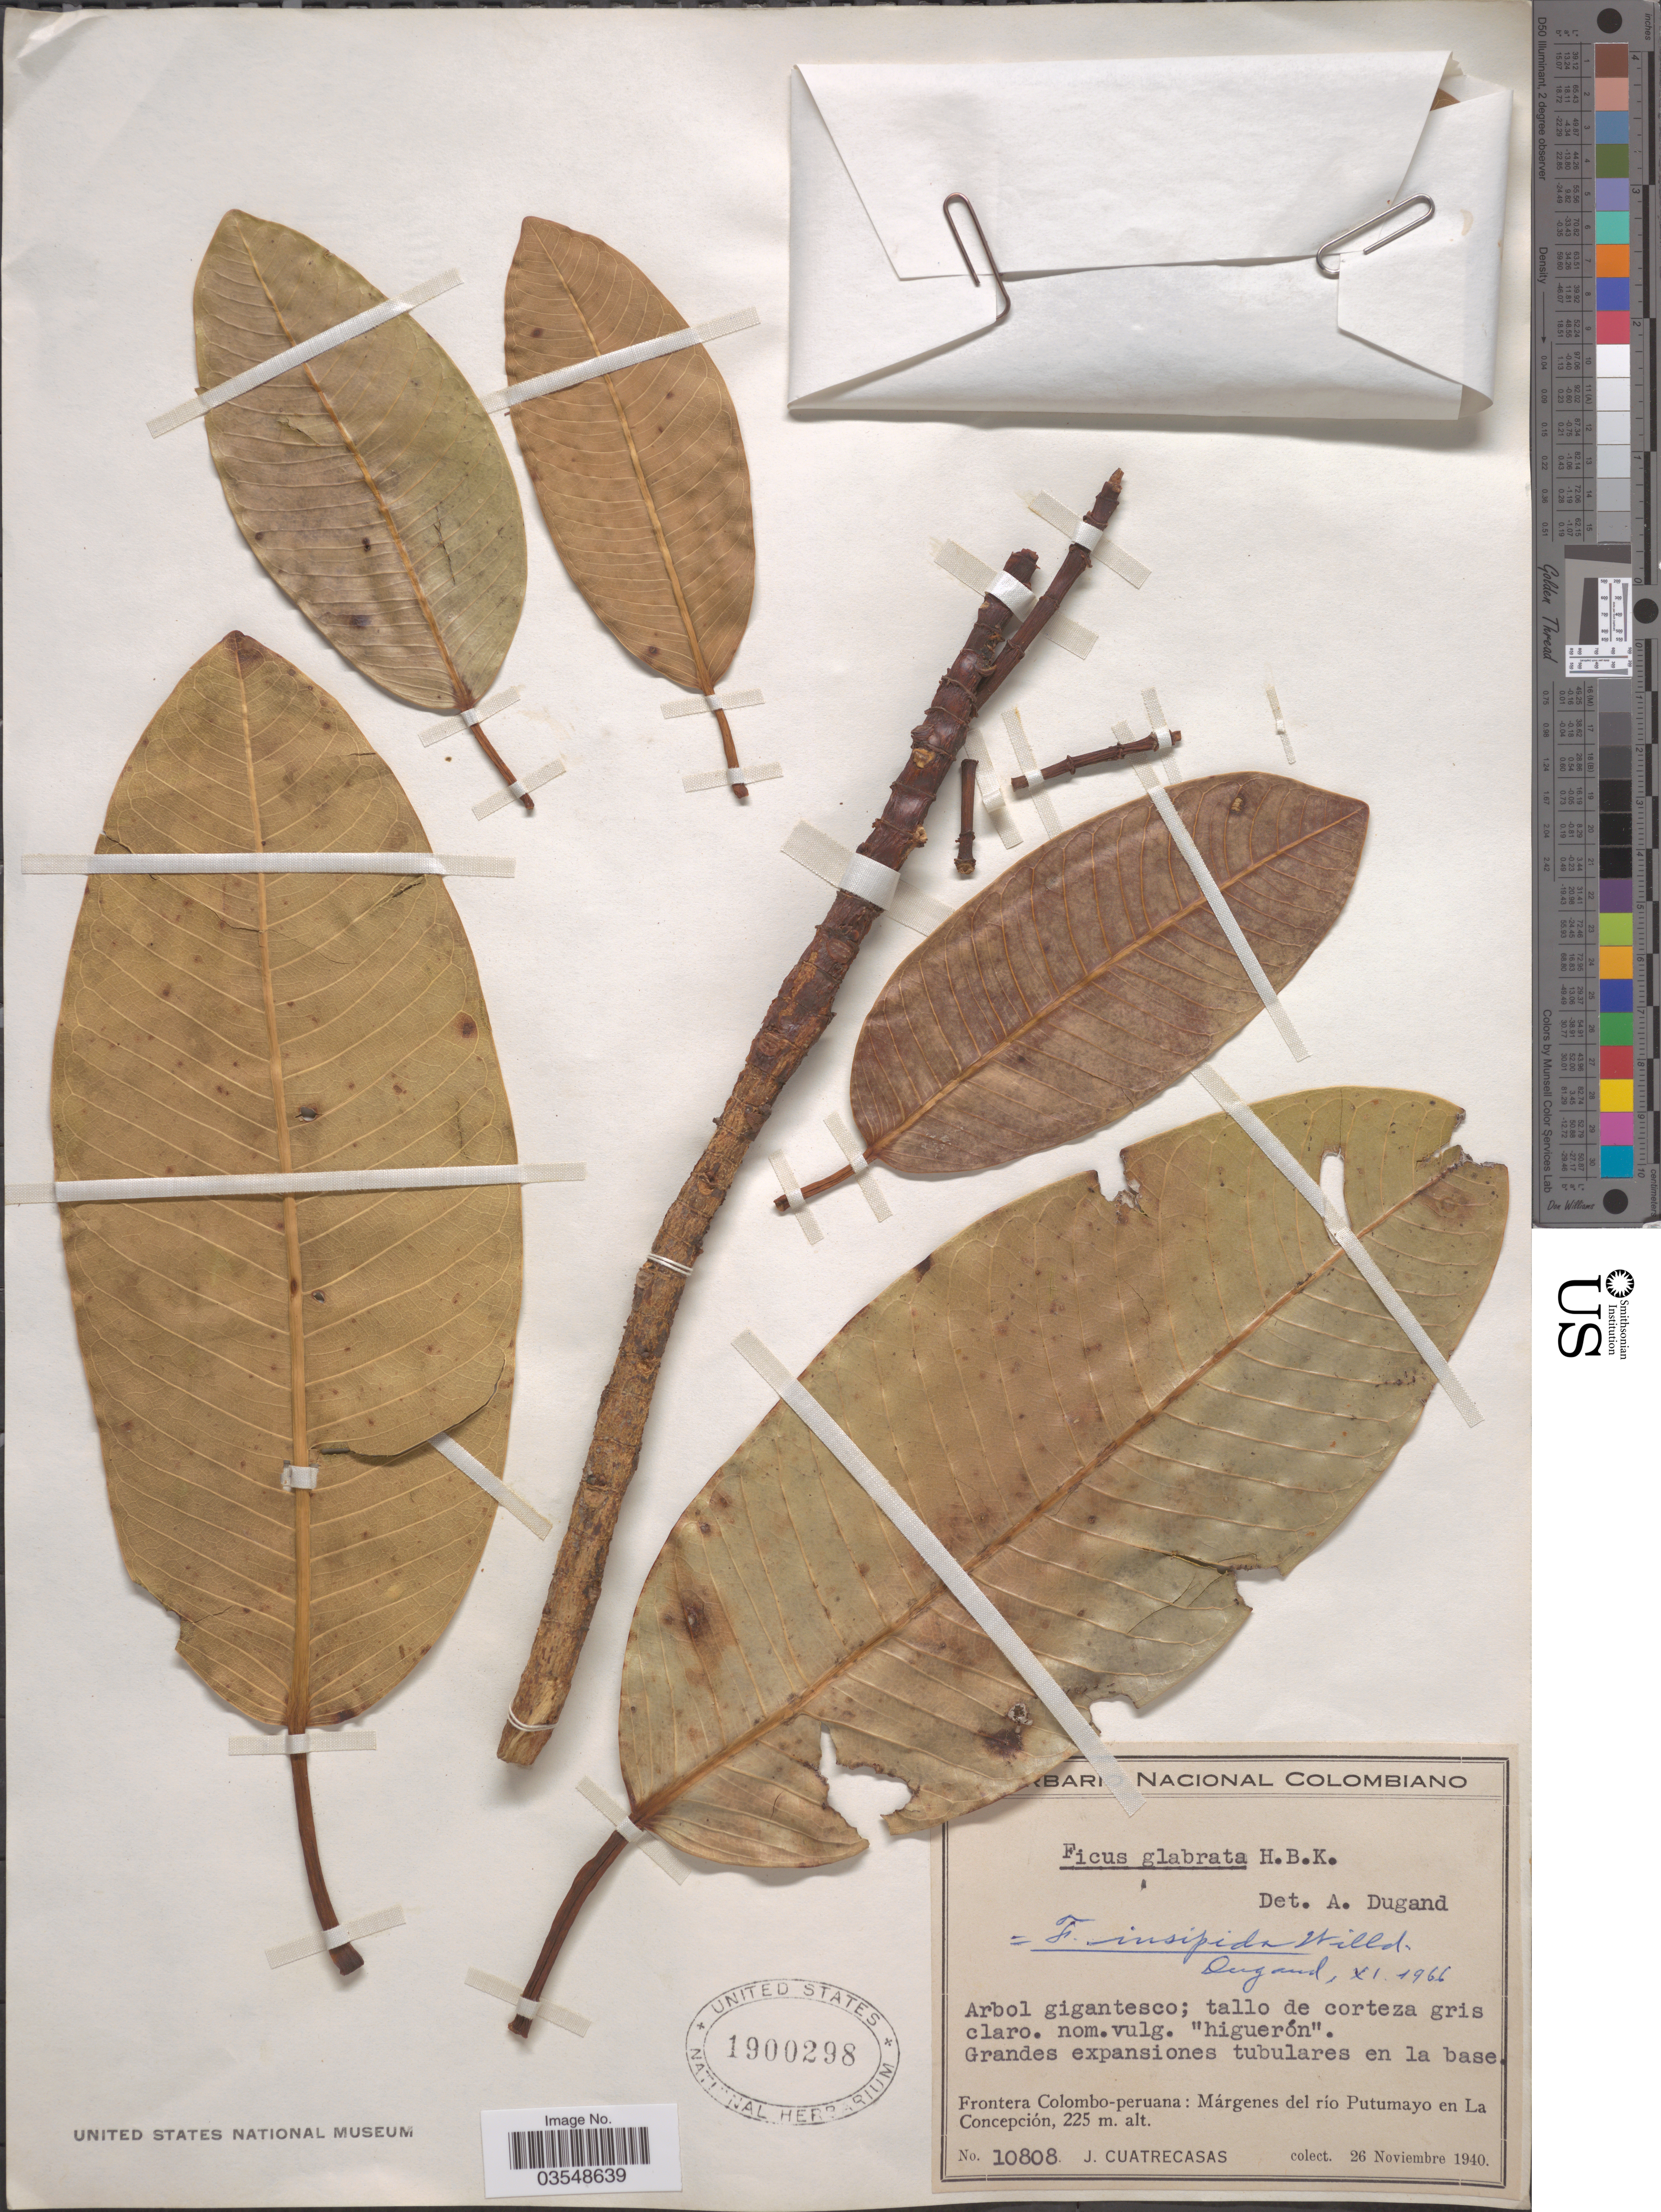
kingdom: Plantae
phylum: Tracheophyta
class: Magnoliopsida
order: Rosales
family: Moraceae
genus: Ficus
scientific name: Ficus glabrata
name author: Kunth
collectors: J. Cuatrecasas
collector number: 10808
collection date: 1940-11-26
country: Colombia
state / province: Putumayo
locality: Frontera Colombo-peruana: Márgenes del río Putumayo en La Concepción.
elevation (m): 225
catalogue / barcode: US 1900298